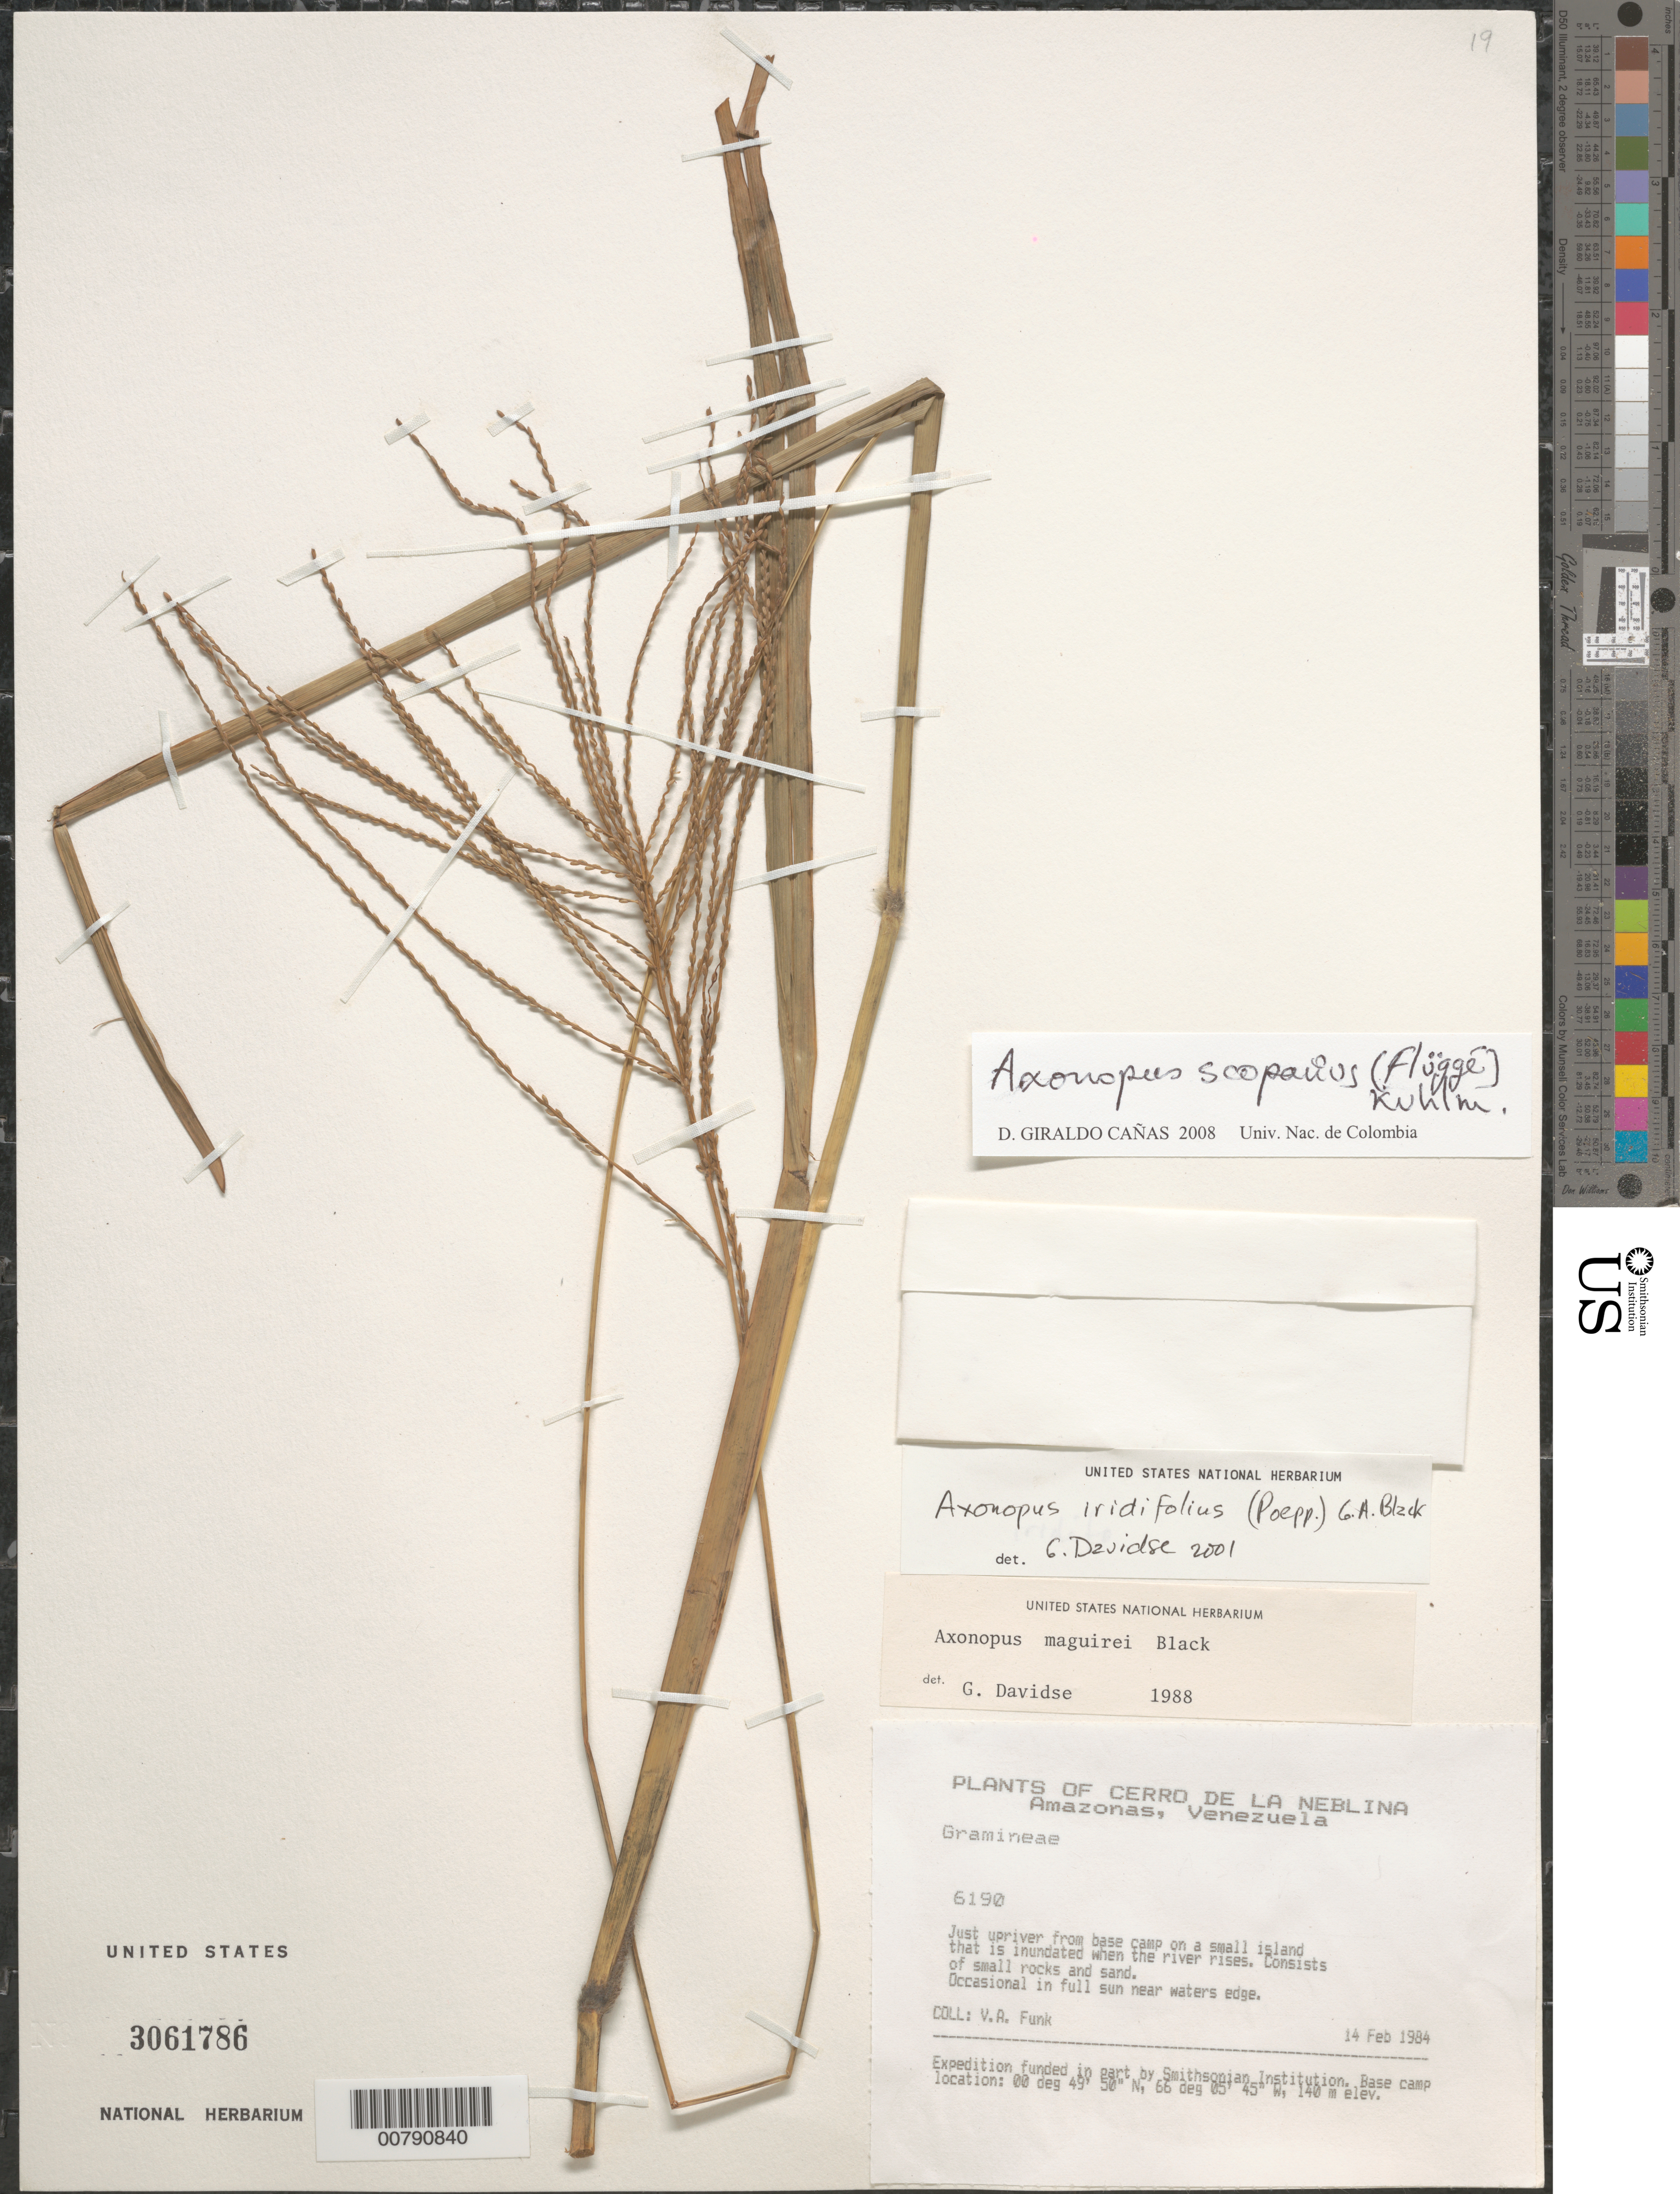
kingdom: Plantae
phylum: Tracheophyta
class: Liliopsida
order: Poales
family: Poaceae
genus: Axonopus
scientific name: Axonopus iridifolius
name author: (Poepp.) G.A. Black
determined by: Davidse, Gerrit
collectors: V. Funk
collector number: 6190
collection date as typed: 14-Feb-84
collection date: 1984-02-14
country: Venezuela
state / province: Amazonas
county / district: Río Negro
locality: Cerro de la Neblina, upriver from base camp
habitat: Along water edges in full sun. Small island that is inundated when the river rises. Consists of small rocks and sand.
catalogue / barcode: US 3061786